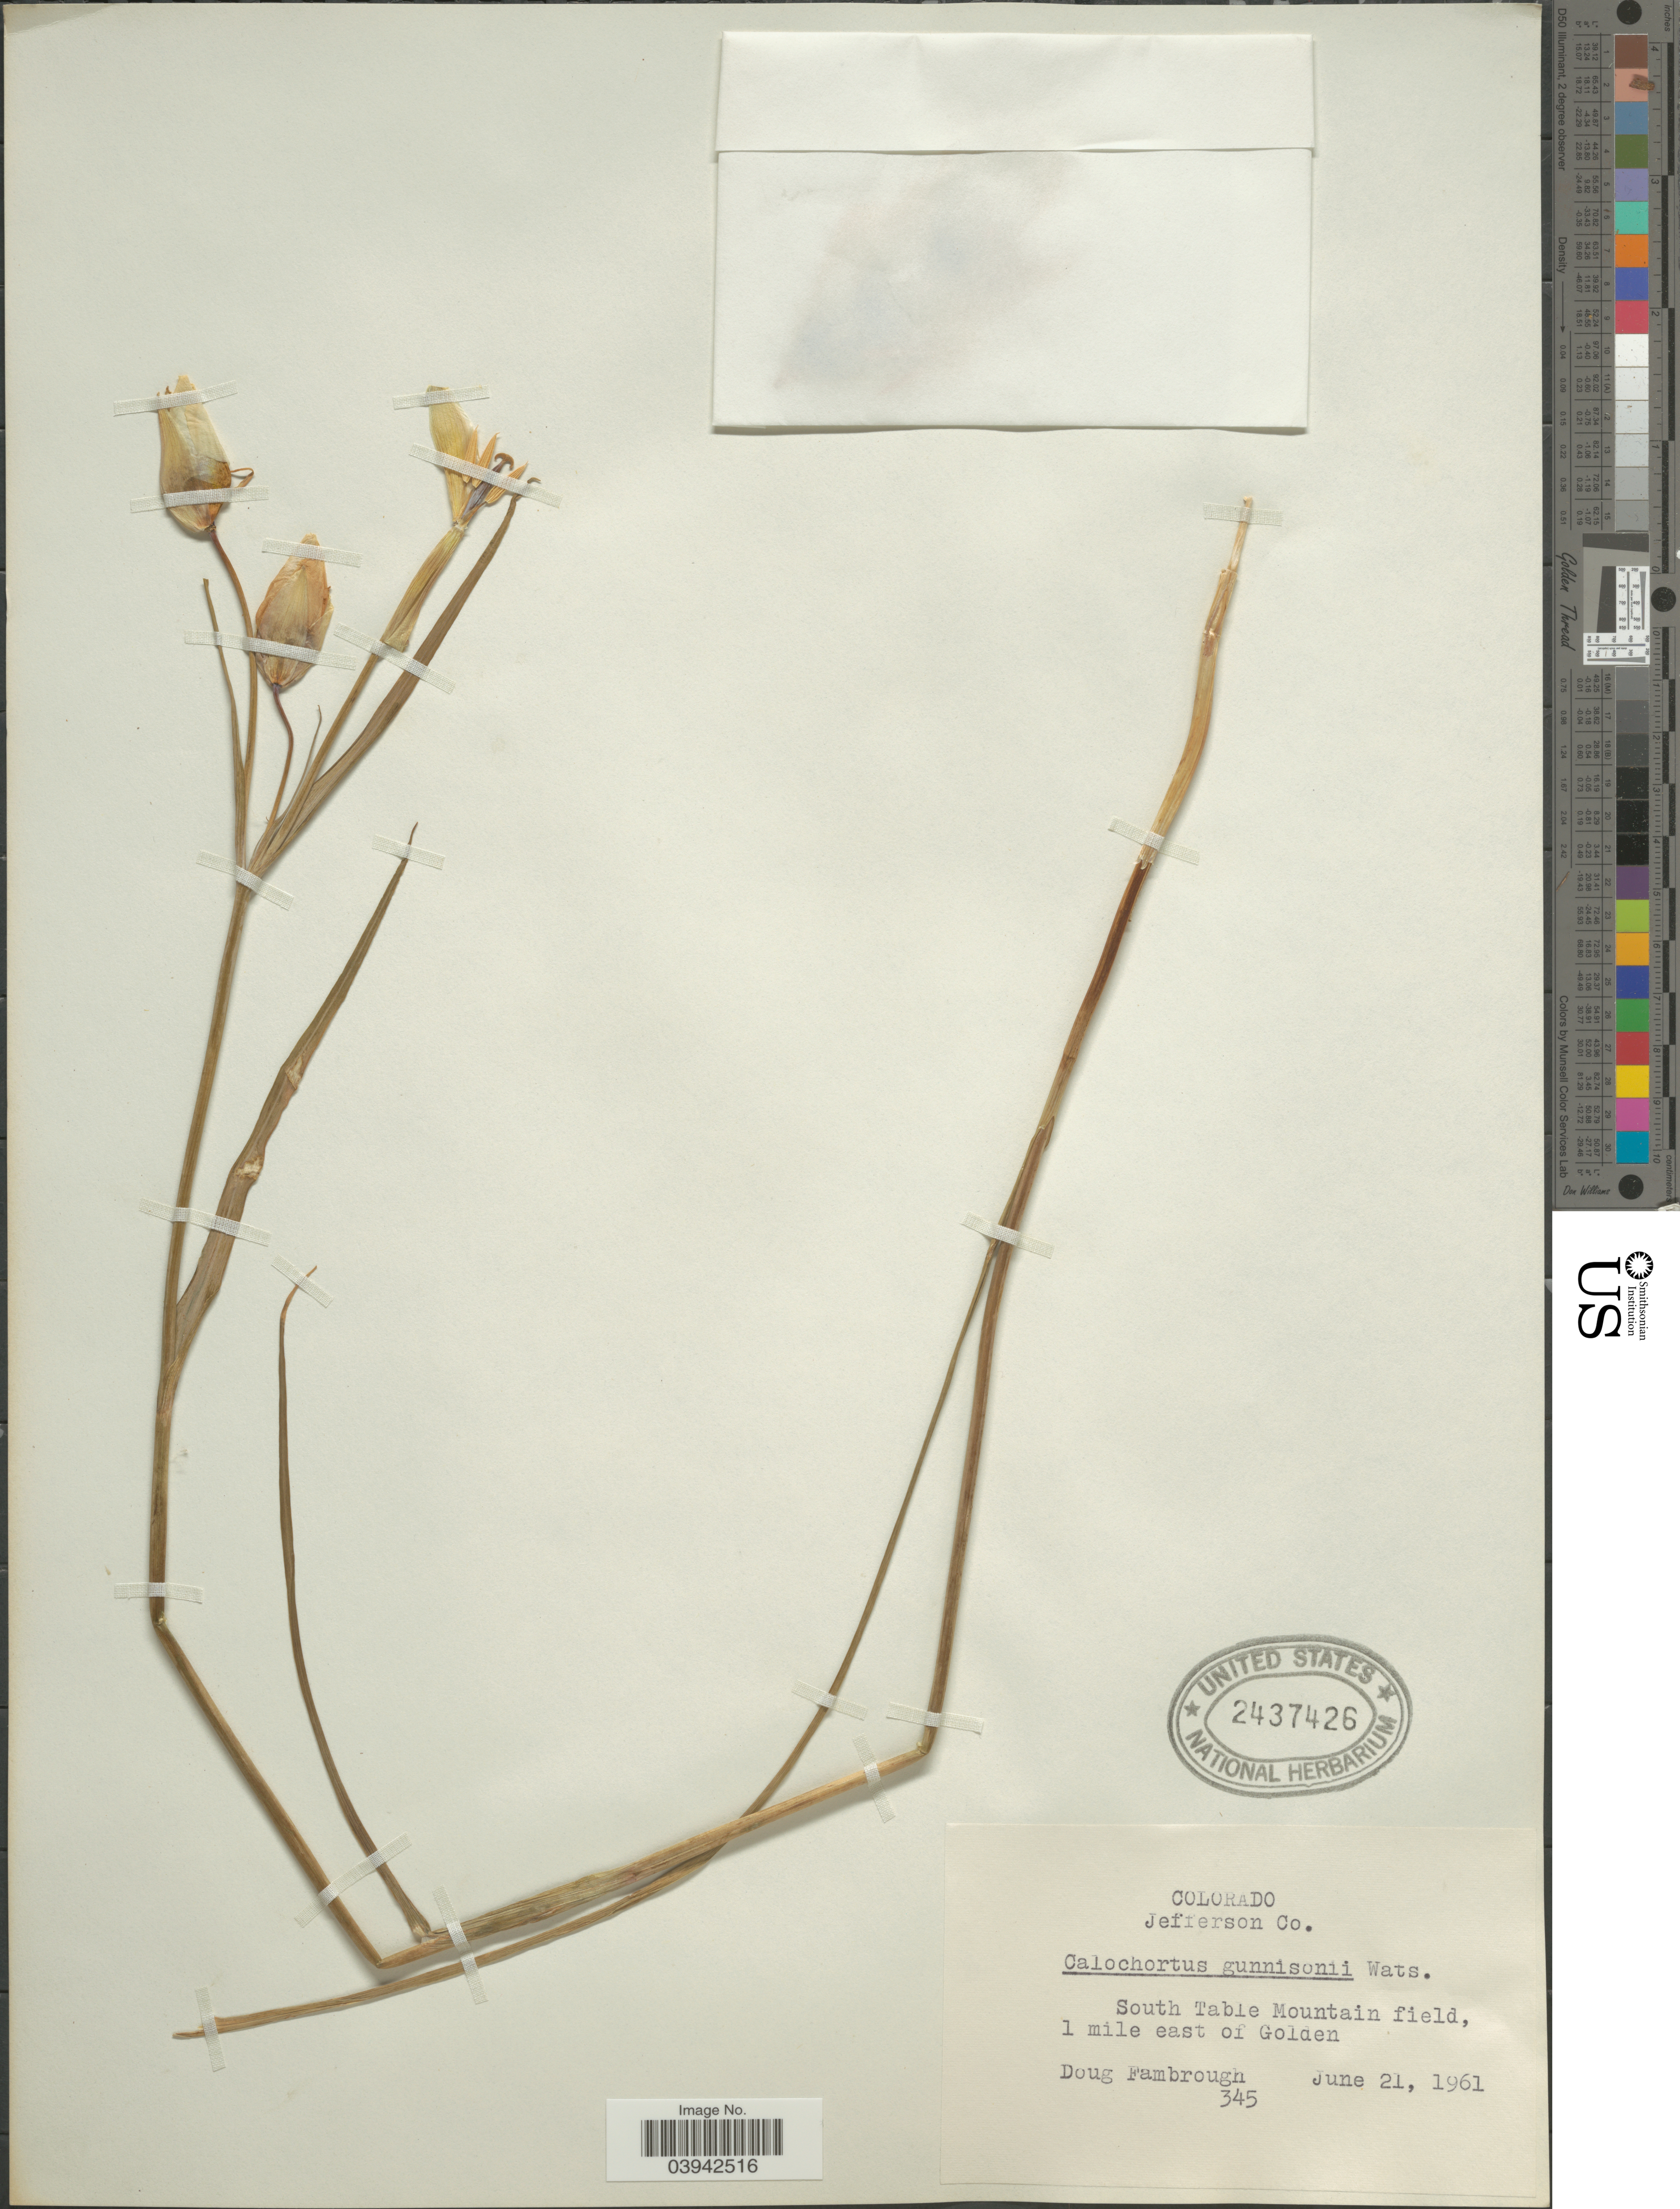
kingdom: Plantae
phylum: Tracheophyta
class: Liliopsida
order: Liliales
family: Liliaceae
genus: Calochortus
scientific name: Calochortus gunnisonii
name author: S. Watson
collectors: D. Fambrough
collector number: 345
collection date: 1961-06-21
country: United States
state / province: Colorado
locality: Jefferson Co. South Table Mountain field, 1 mile east of Golden.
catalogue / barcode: US 2437426